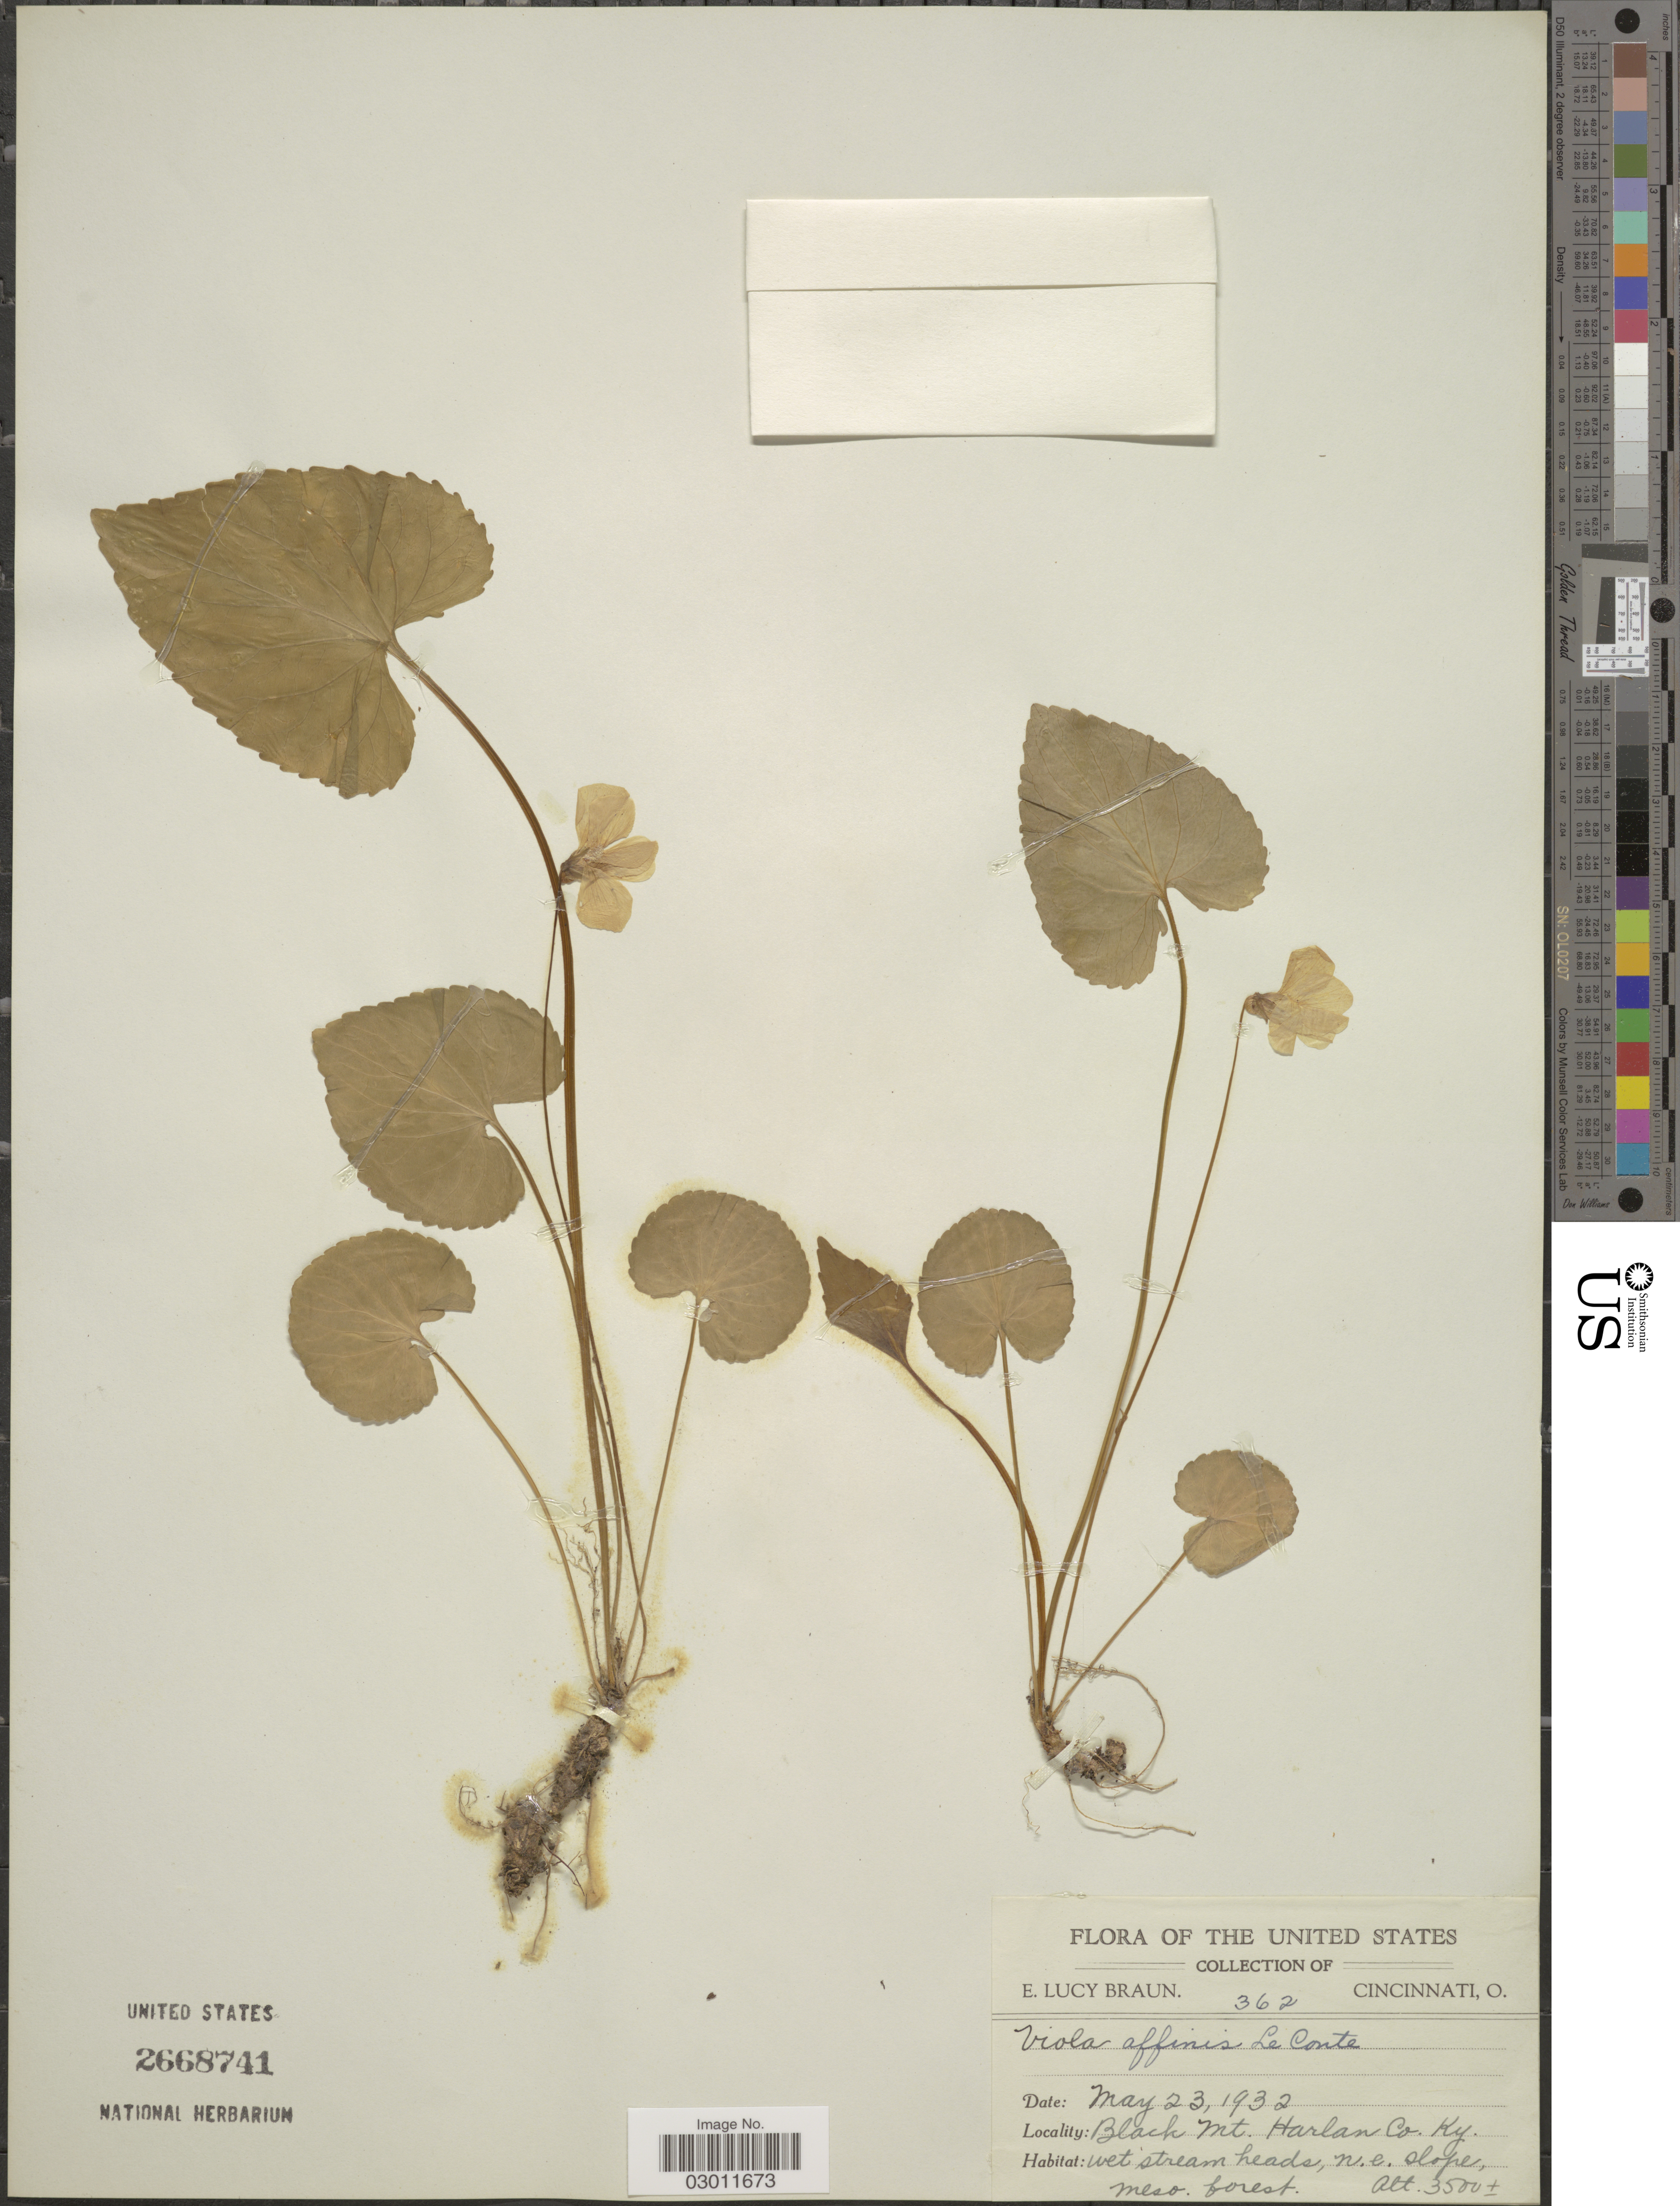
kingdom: Plantae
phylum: Tracheophyta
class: Magnoliopsida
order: Malpighiales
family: Violaceae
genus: Viola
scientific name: Viola affinis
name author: LeConte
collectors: E. L. Braun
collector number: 362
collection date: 1932-05-23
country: United States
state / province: Kentucky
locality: Black Mt. Harlan Co.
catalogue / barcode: US 2668741